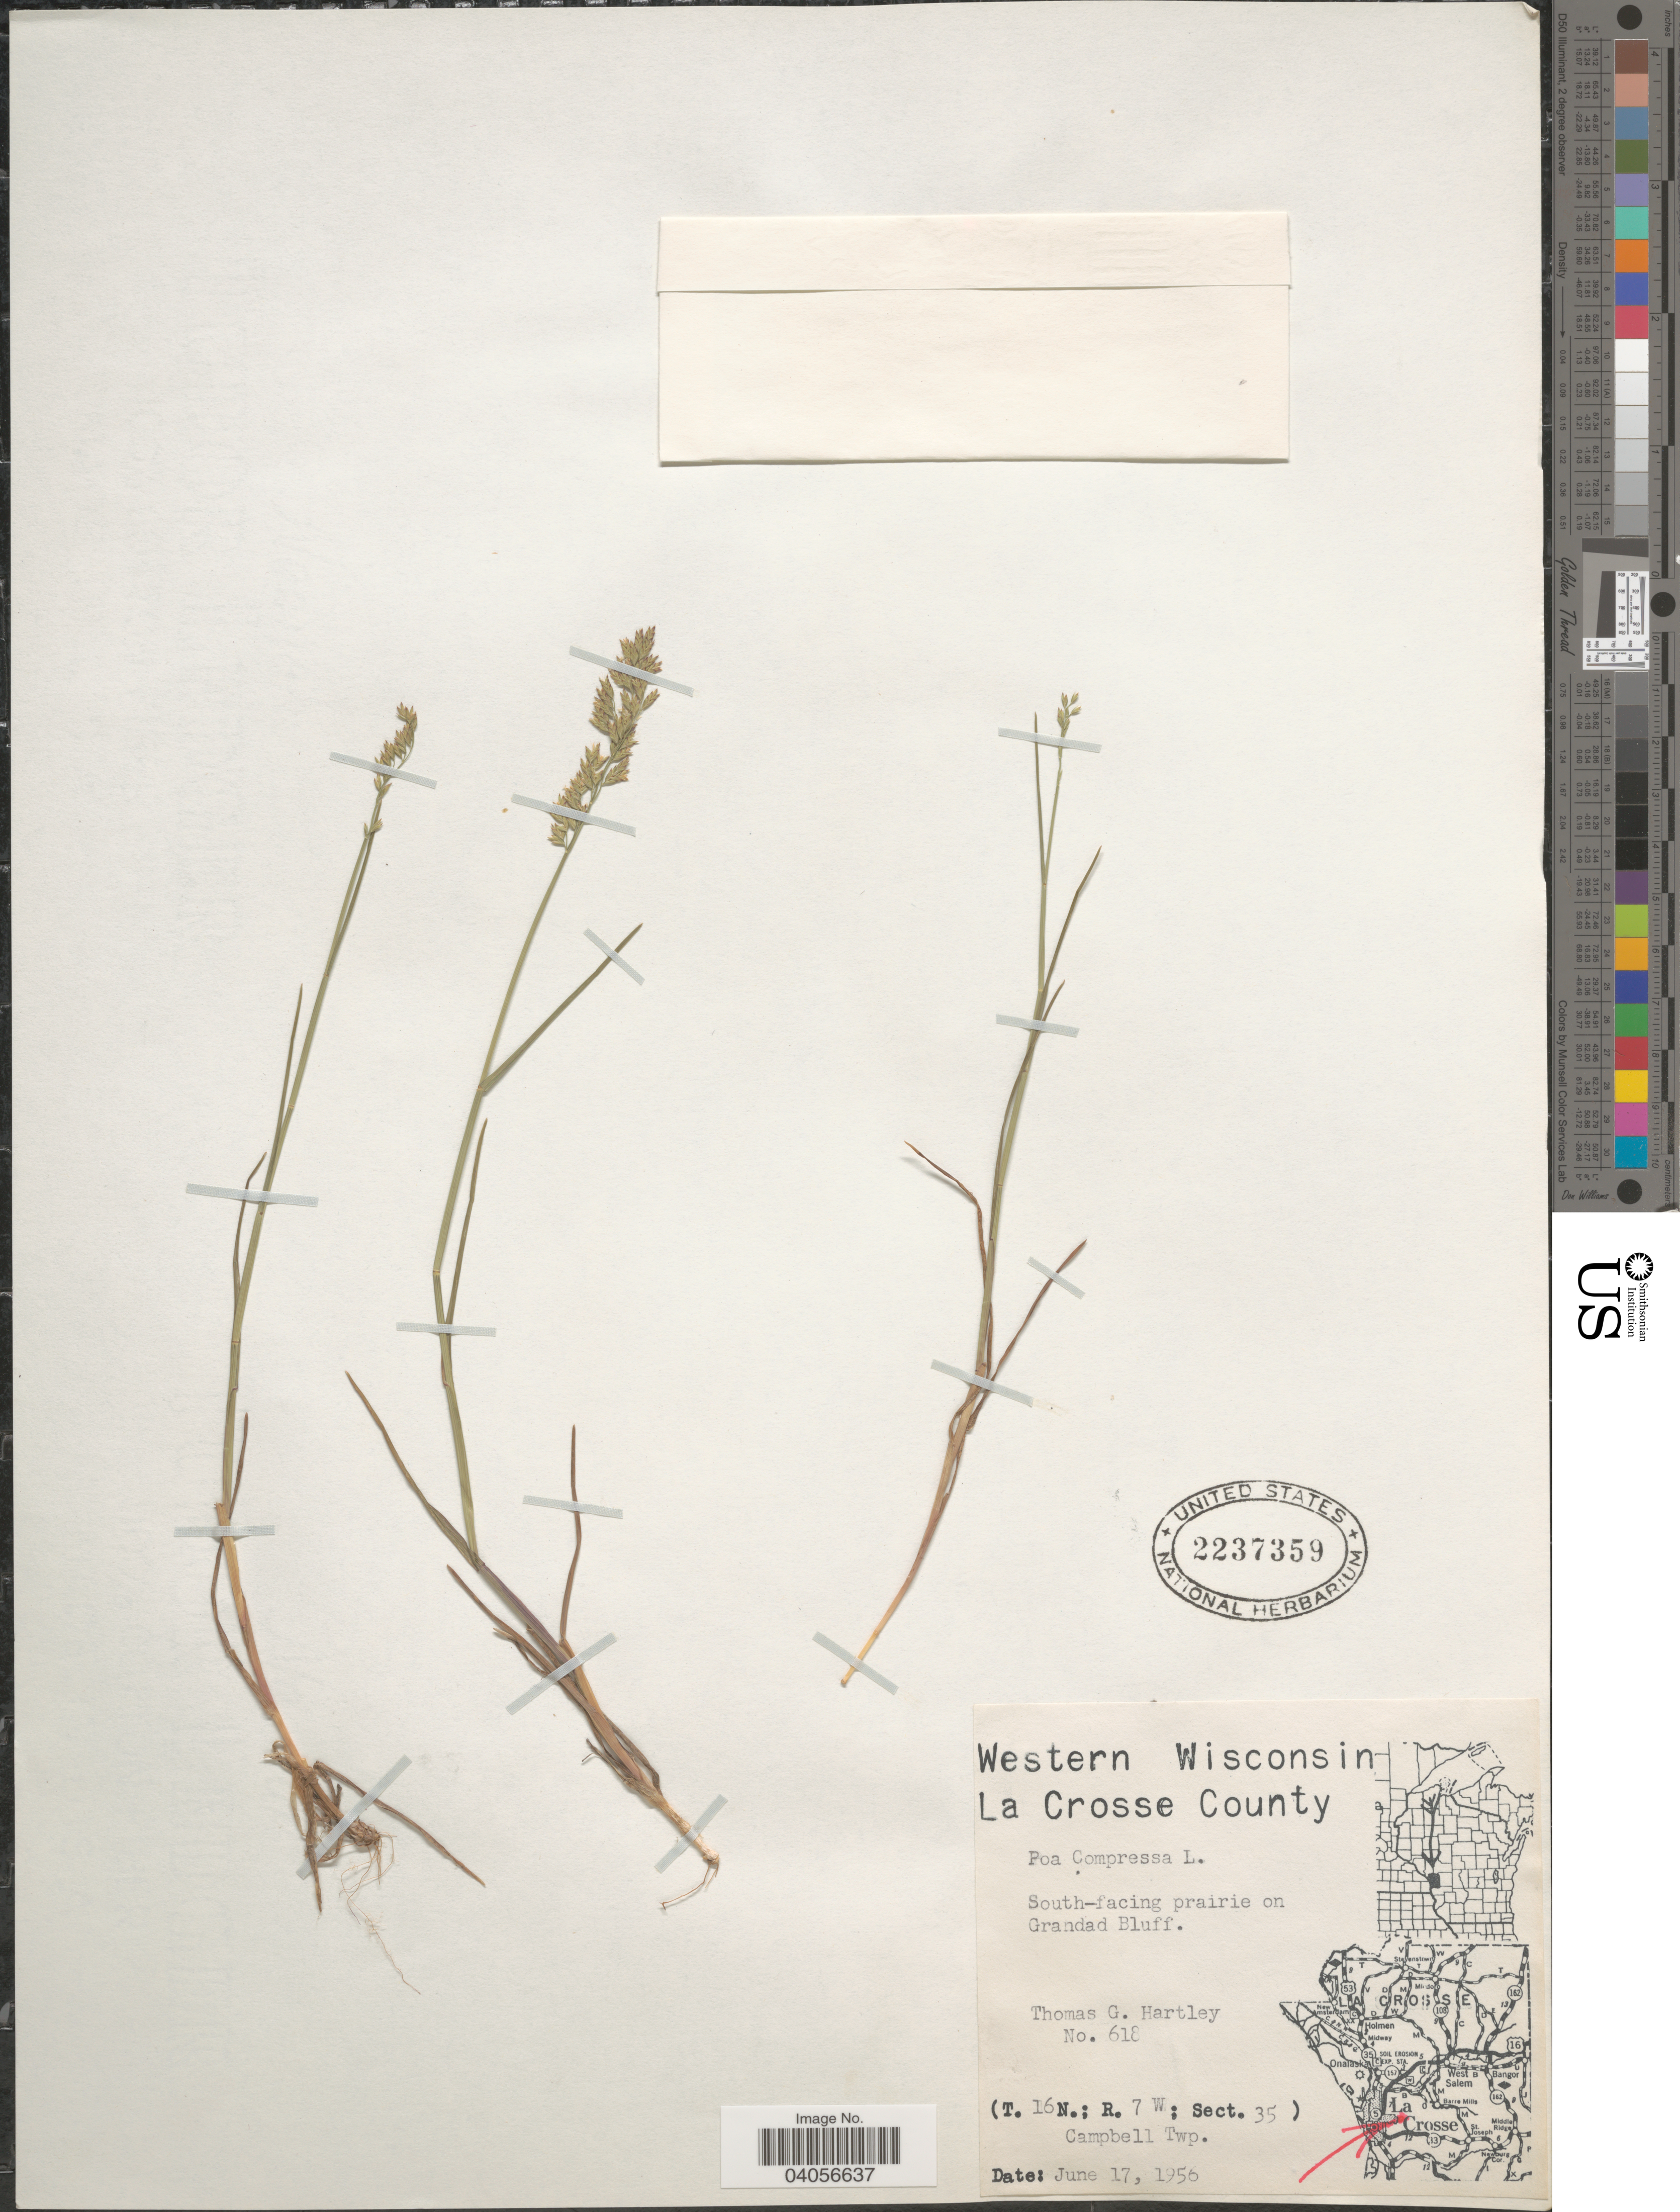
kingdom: Plantae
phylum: Tracheophyta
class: Liliopsida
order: Poales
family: Poaceae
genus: Poa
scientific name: Poa compressa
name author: L.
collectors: T. G. Hartley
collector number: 618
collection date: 1956-06-17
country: United States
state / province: Wisconsin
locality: Western Wisconsin. La Crosse County. South-facing prairie on Grandad Bluff. (T.16N.; R.7W; Sect. 35). Campbell Twp.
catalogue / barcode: US 2237359